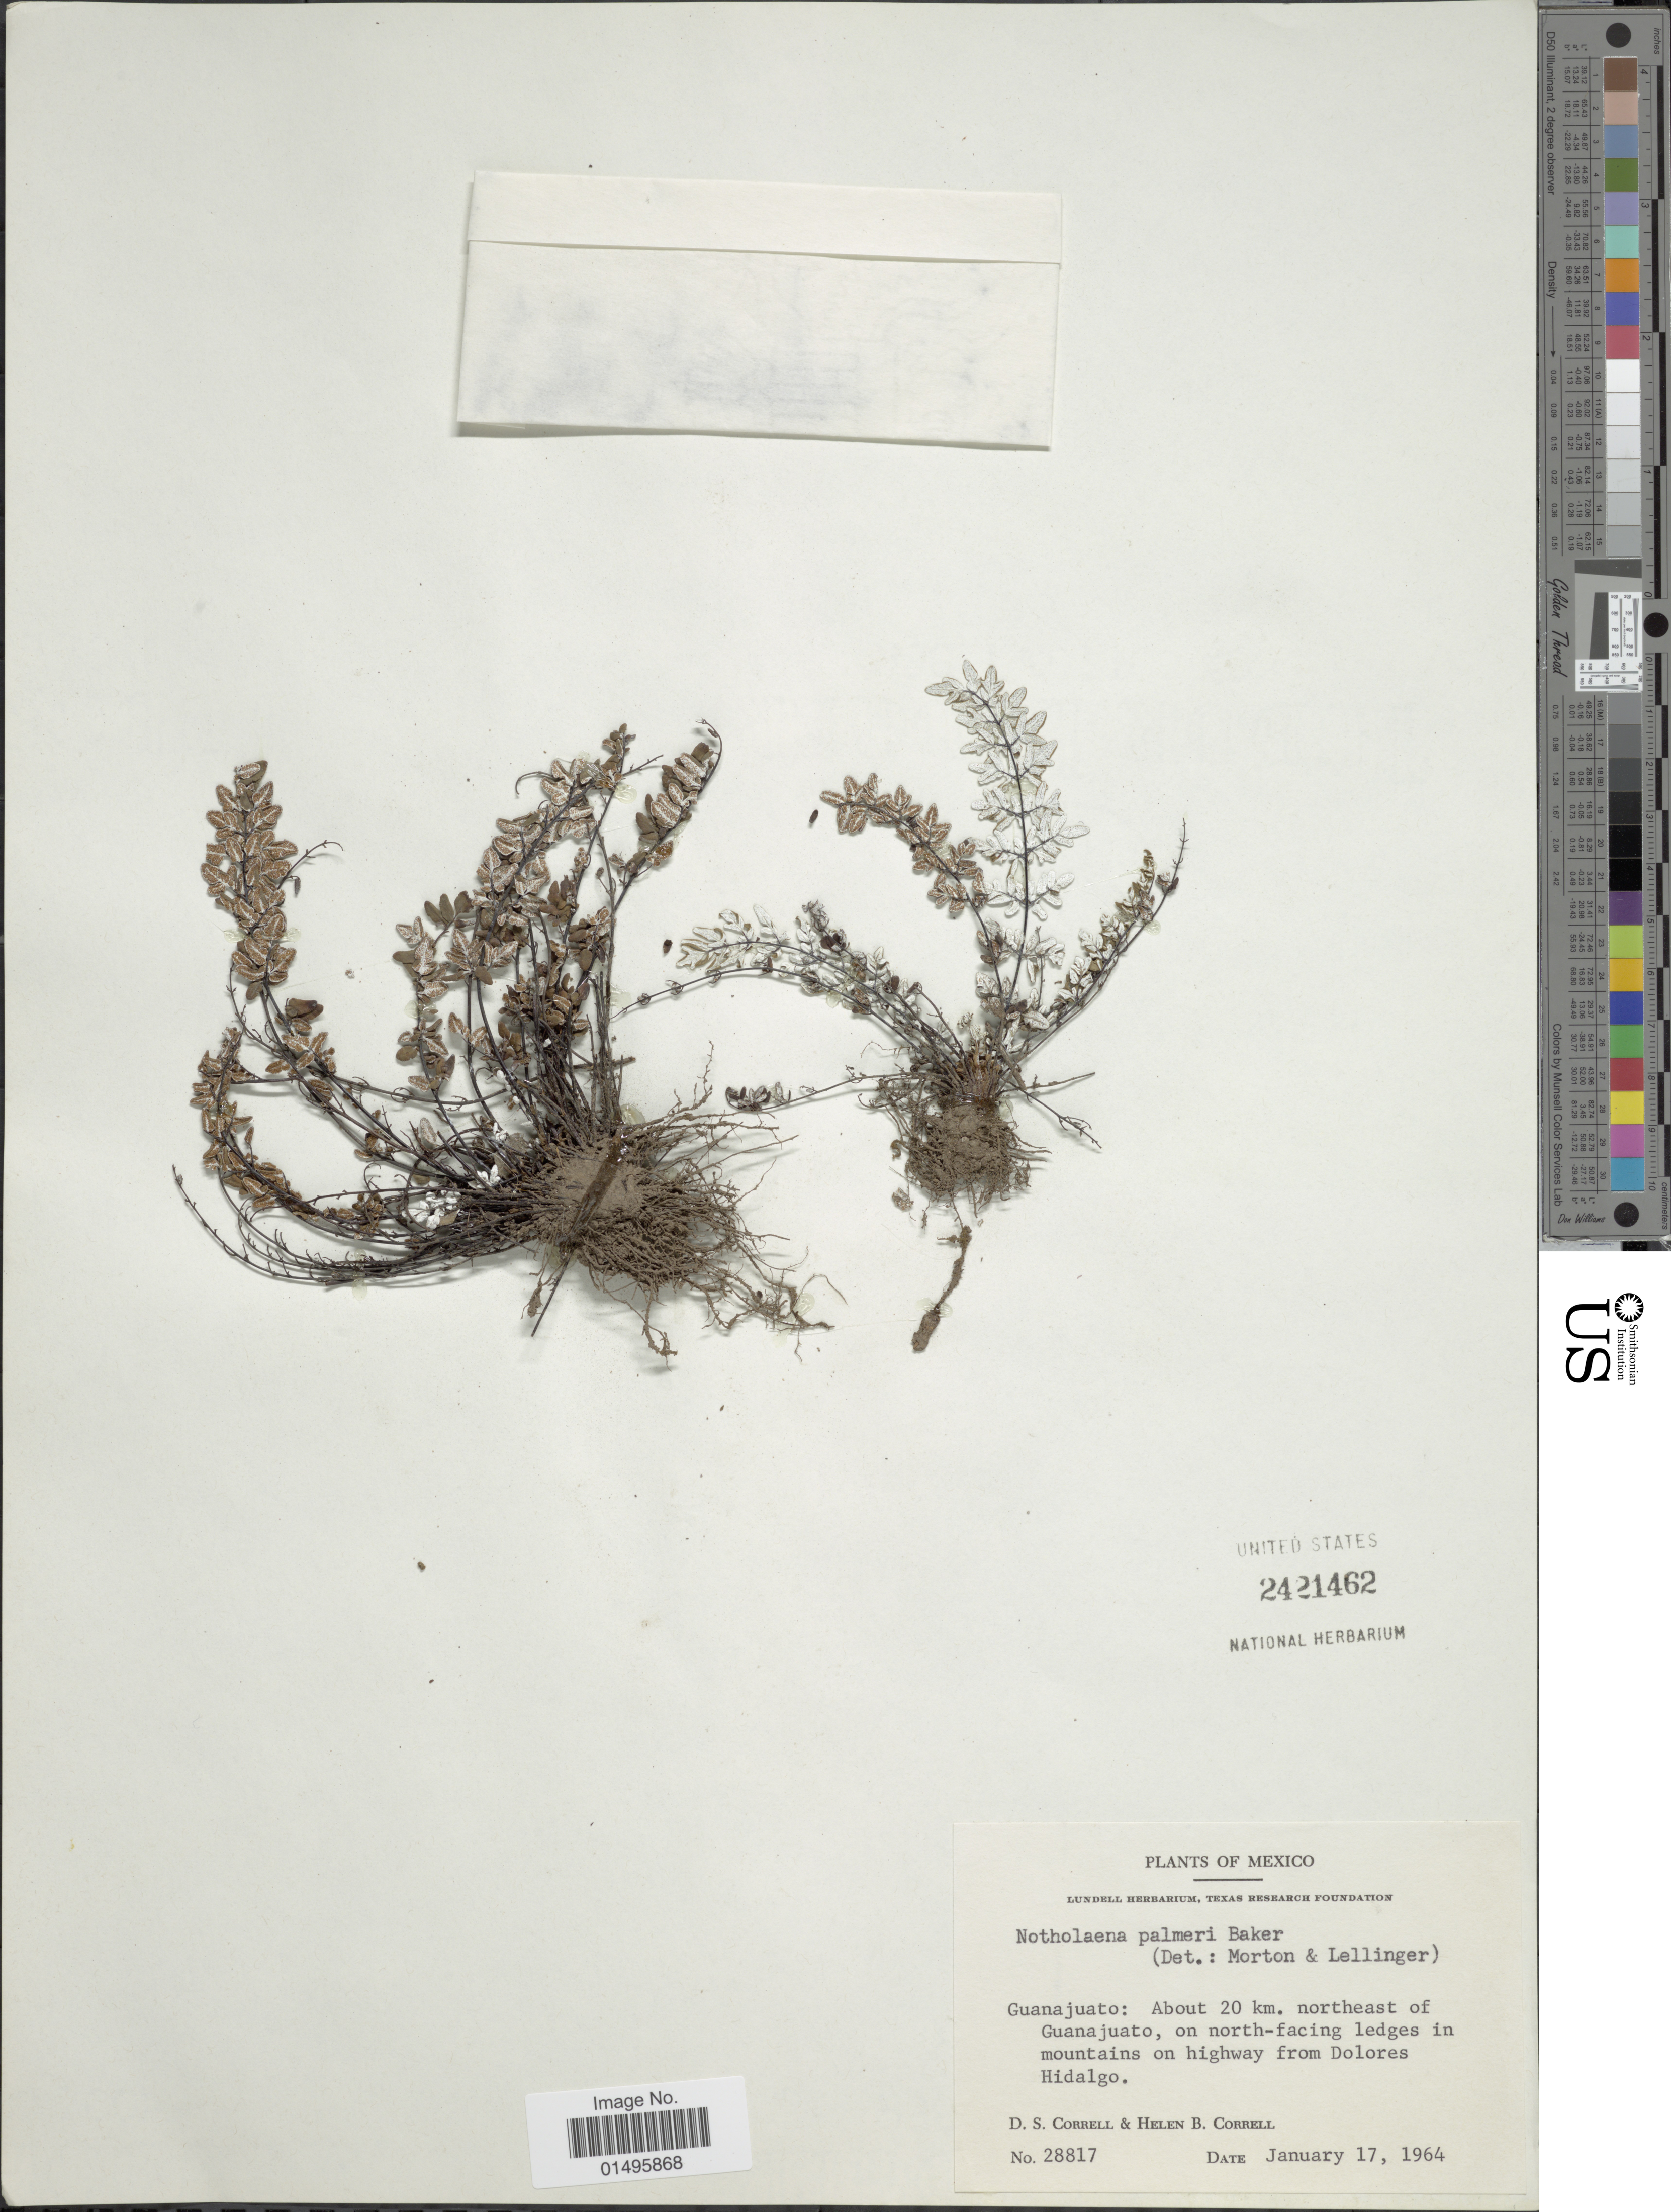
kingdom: Plantae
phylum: Tracheophyta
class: Polypodiopsida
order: Polypodiales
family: Pteridaceae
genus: Notholaena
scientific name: Notholaena palmeri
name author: Baker in Hook.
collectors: D. S. Correll & H. Correll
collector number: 28817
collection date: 1964-01-17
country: Mexico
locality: Mexico, about 20 km. northeast of Guanajuato, on north-facing ledges in mountains on highway from Dolores Hidalgo.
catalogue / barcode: US 2421462